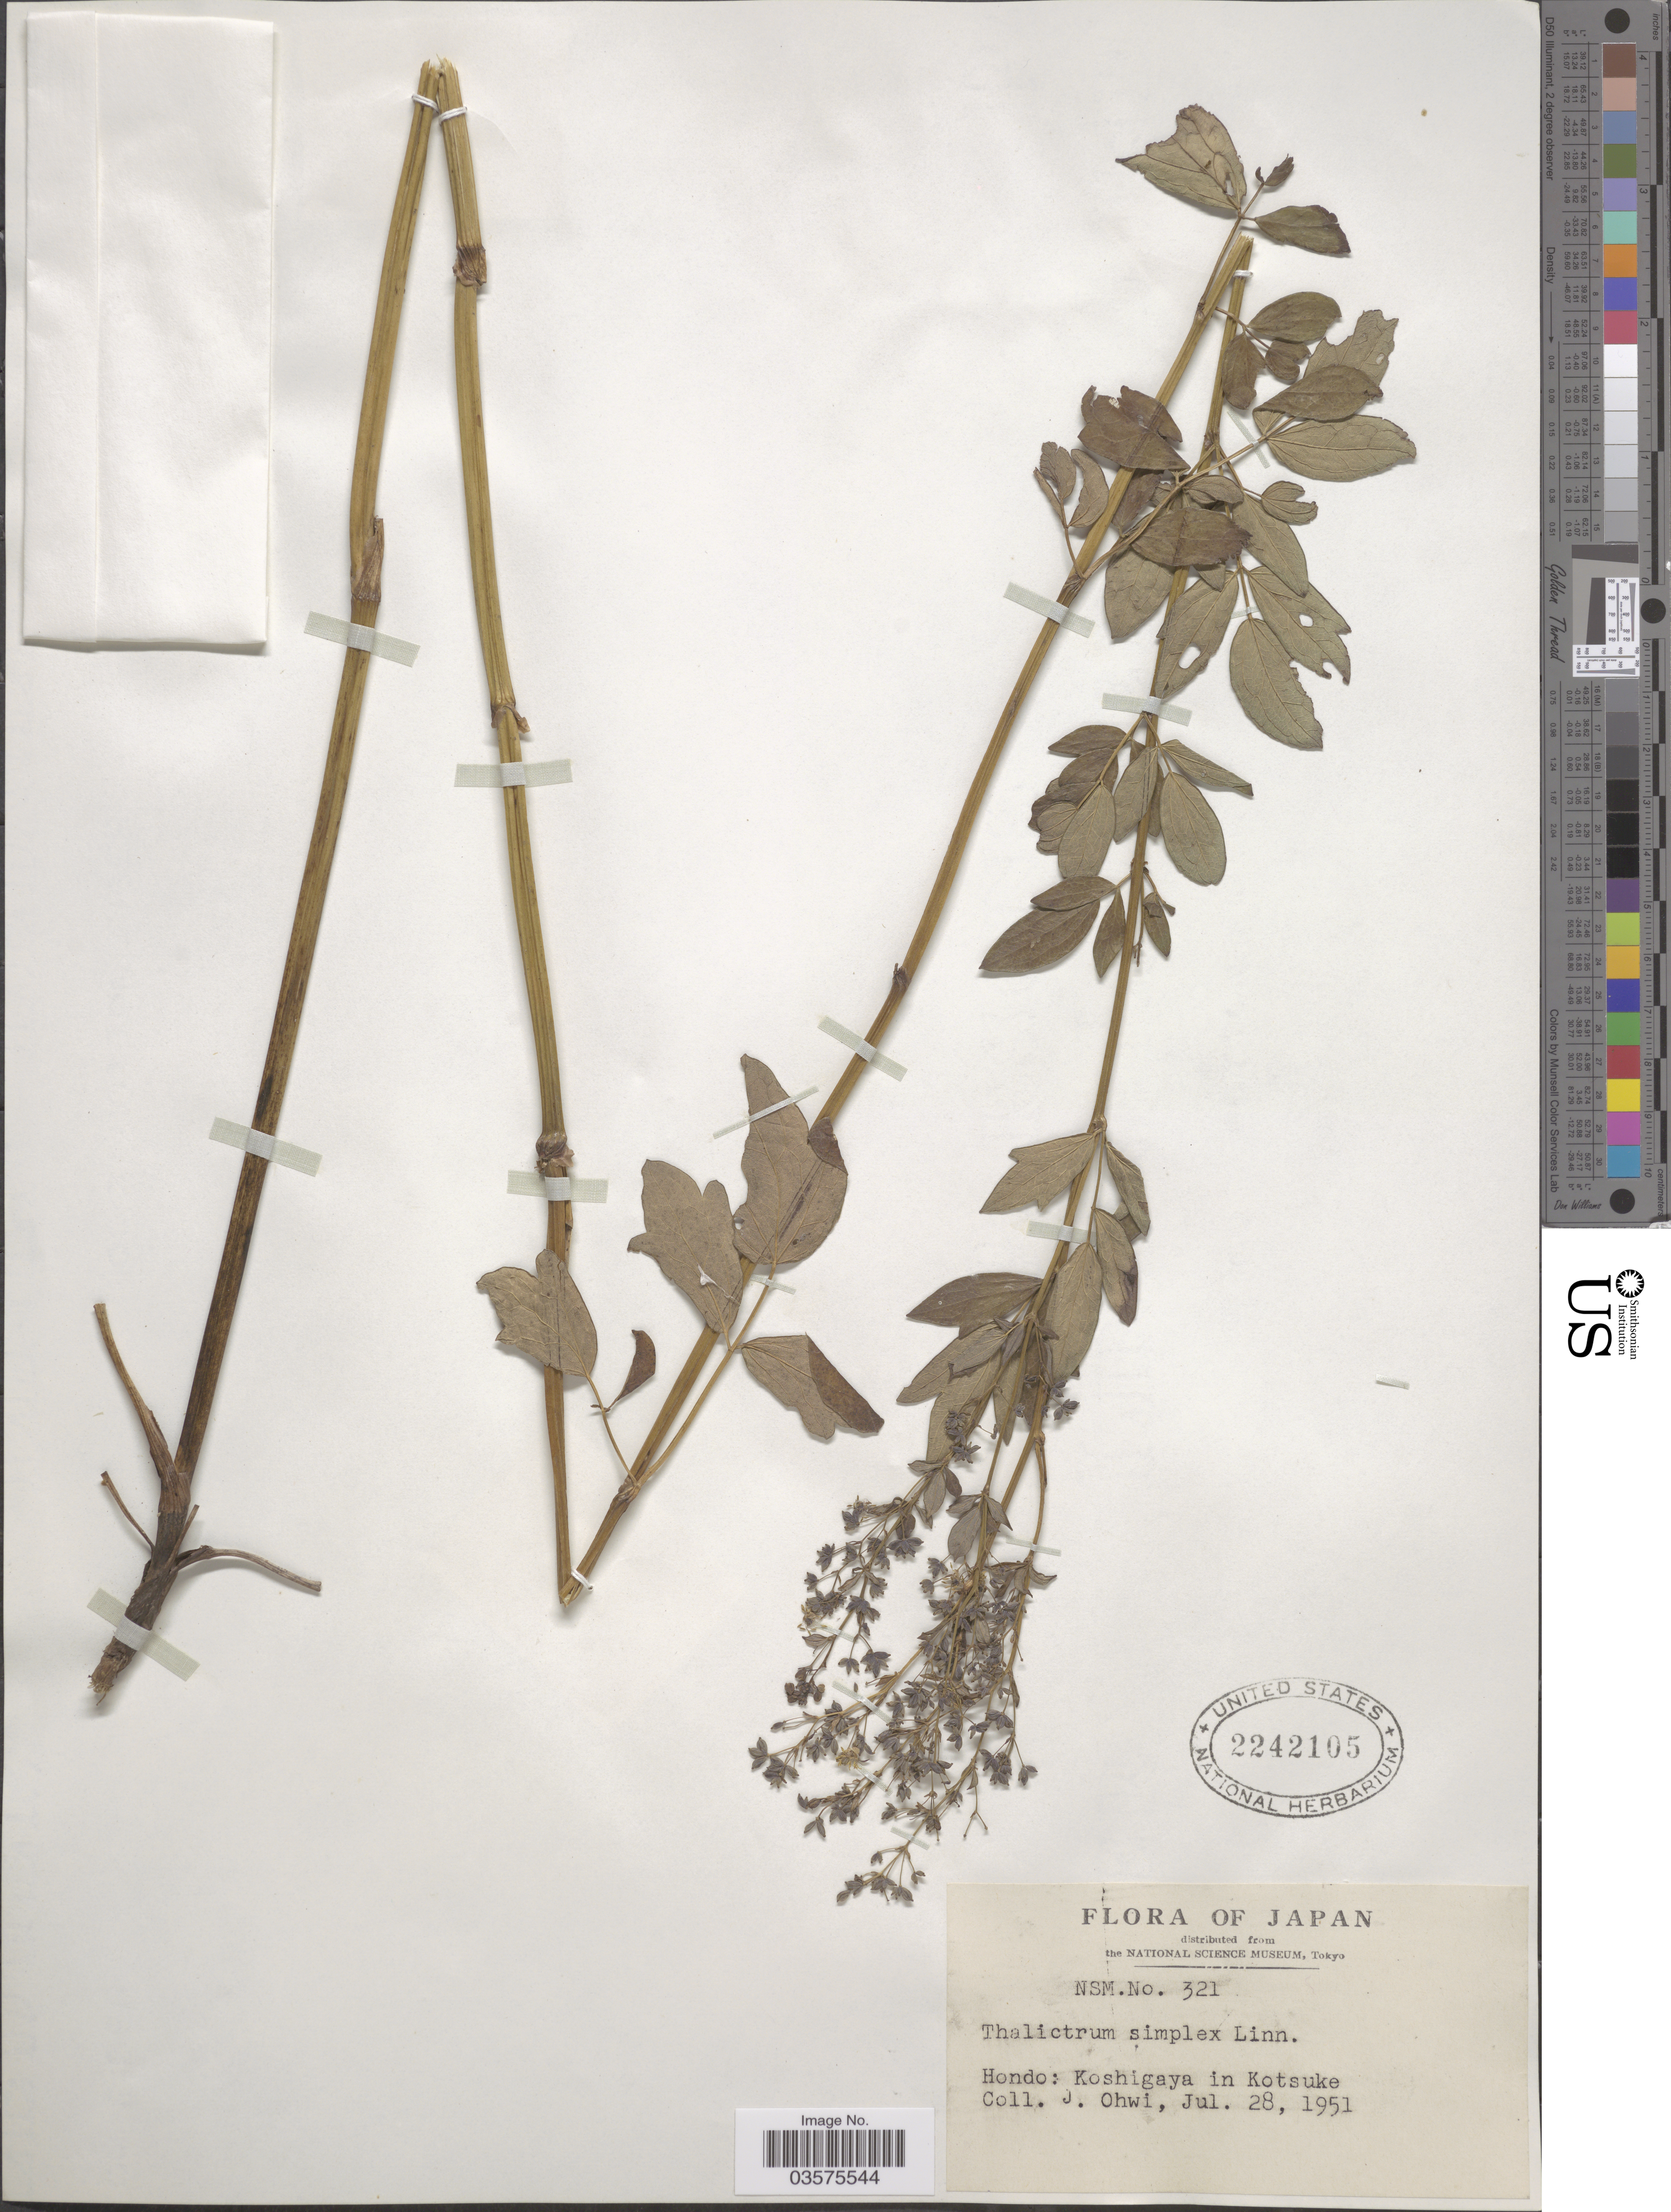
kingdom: Plantae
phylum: Tracheophyta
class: Magnoliopsida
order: Ranunculales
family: Ranunculaceae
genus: Thalictrum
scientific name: Thalictrum simplex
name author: L.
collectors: J. Ohwi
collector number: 321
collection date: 1951-07-28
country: Japan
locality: Hondo: Koshigaya in Kotsuke.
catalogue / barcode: US 2242105